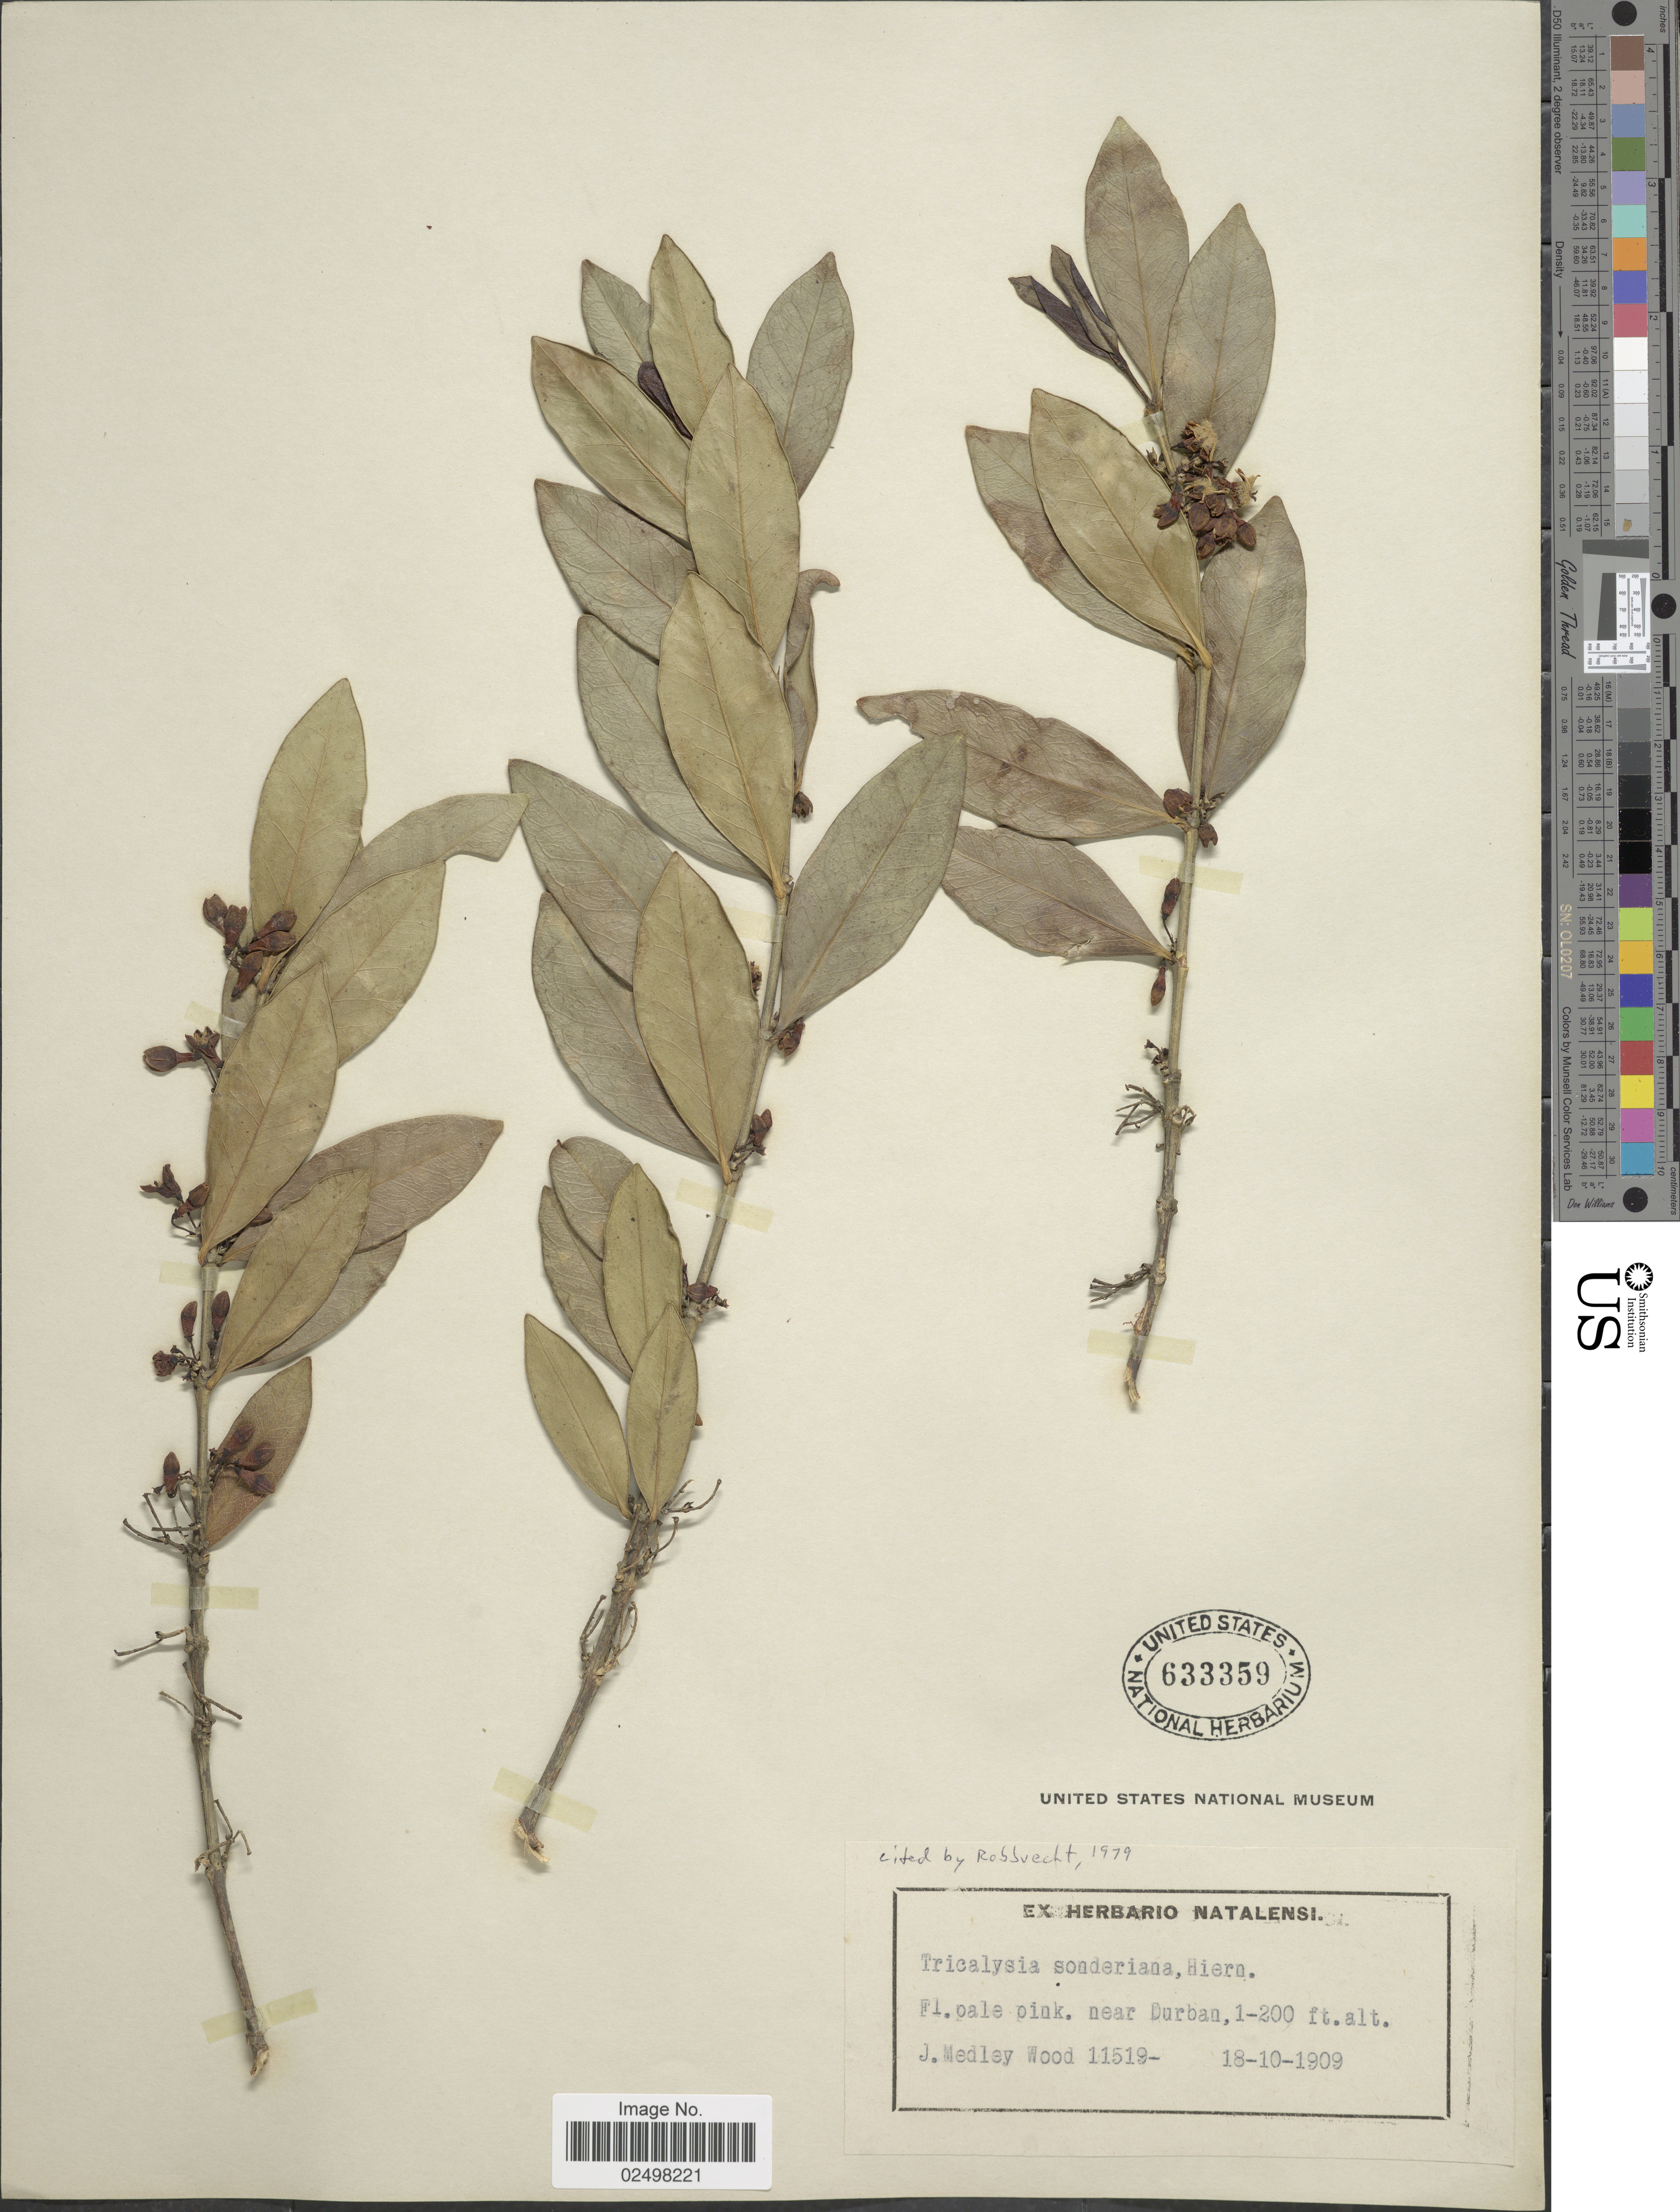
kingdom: Plantae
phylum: Tracheophyta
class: Magnoliopsida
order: Gentianales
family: Rubiaceae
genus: Tricalysia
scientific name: Tricalysia sonderiana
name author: Hiern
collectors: J. Medley Wood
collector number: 11519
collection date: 1909-10-18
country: South Africa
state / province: KwaZulu-Natal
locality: Near Durban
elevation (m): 30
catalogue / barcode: US 633359